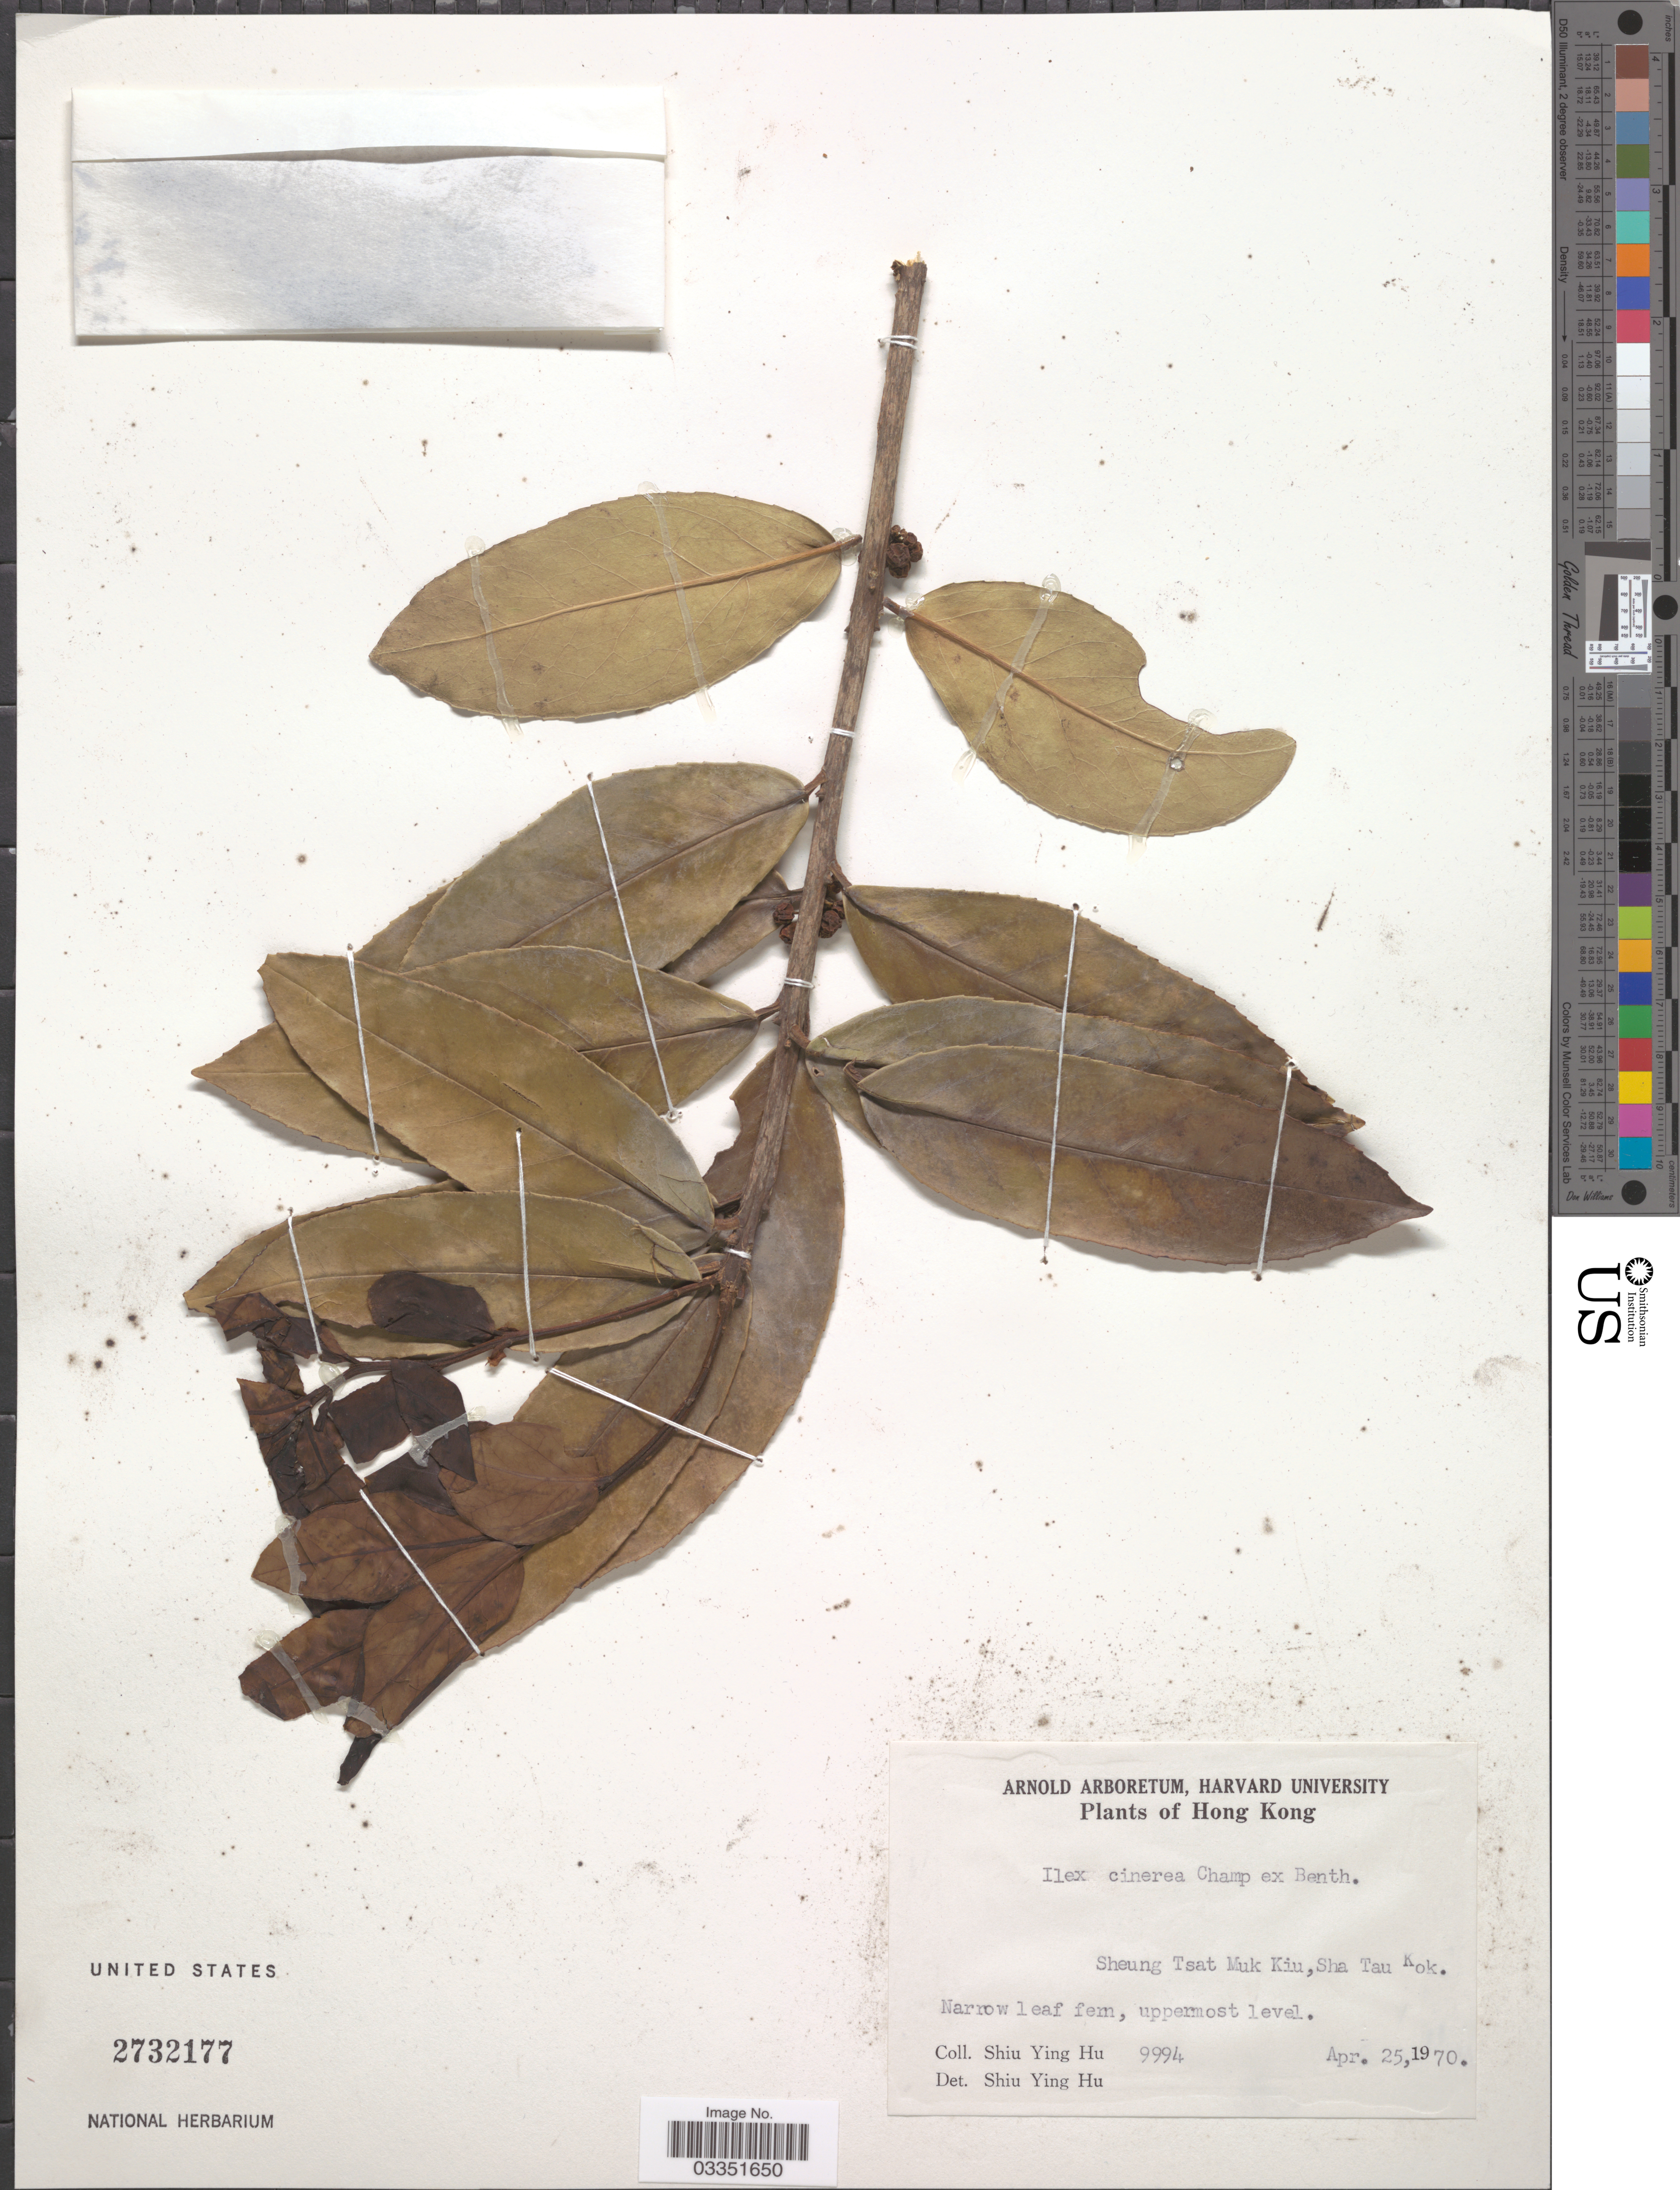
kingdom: Plantae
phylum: Tracheophyta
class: Magnoliopsida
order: Aquifoliales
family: Aquifoliaceae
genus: Ilex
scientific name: Ilex cinerea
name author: Champ. ex Benth.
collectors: S. Y. Hu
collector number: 9994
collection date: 1970-04-25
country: China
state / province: Hong Kong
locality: Sheung Tsat Muk Kiu, Sha Tau Kok.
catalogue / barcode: US 2732177